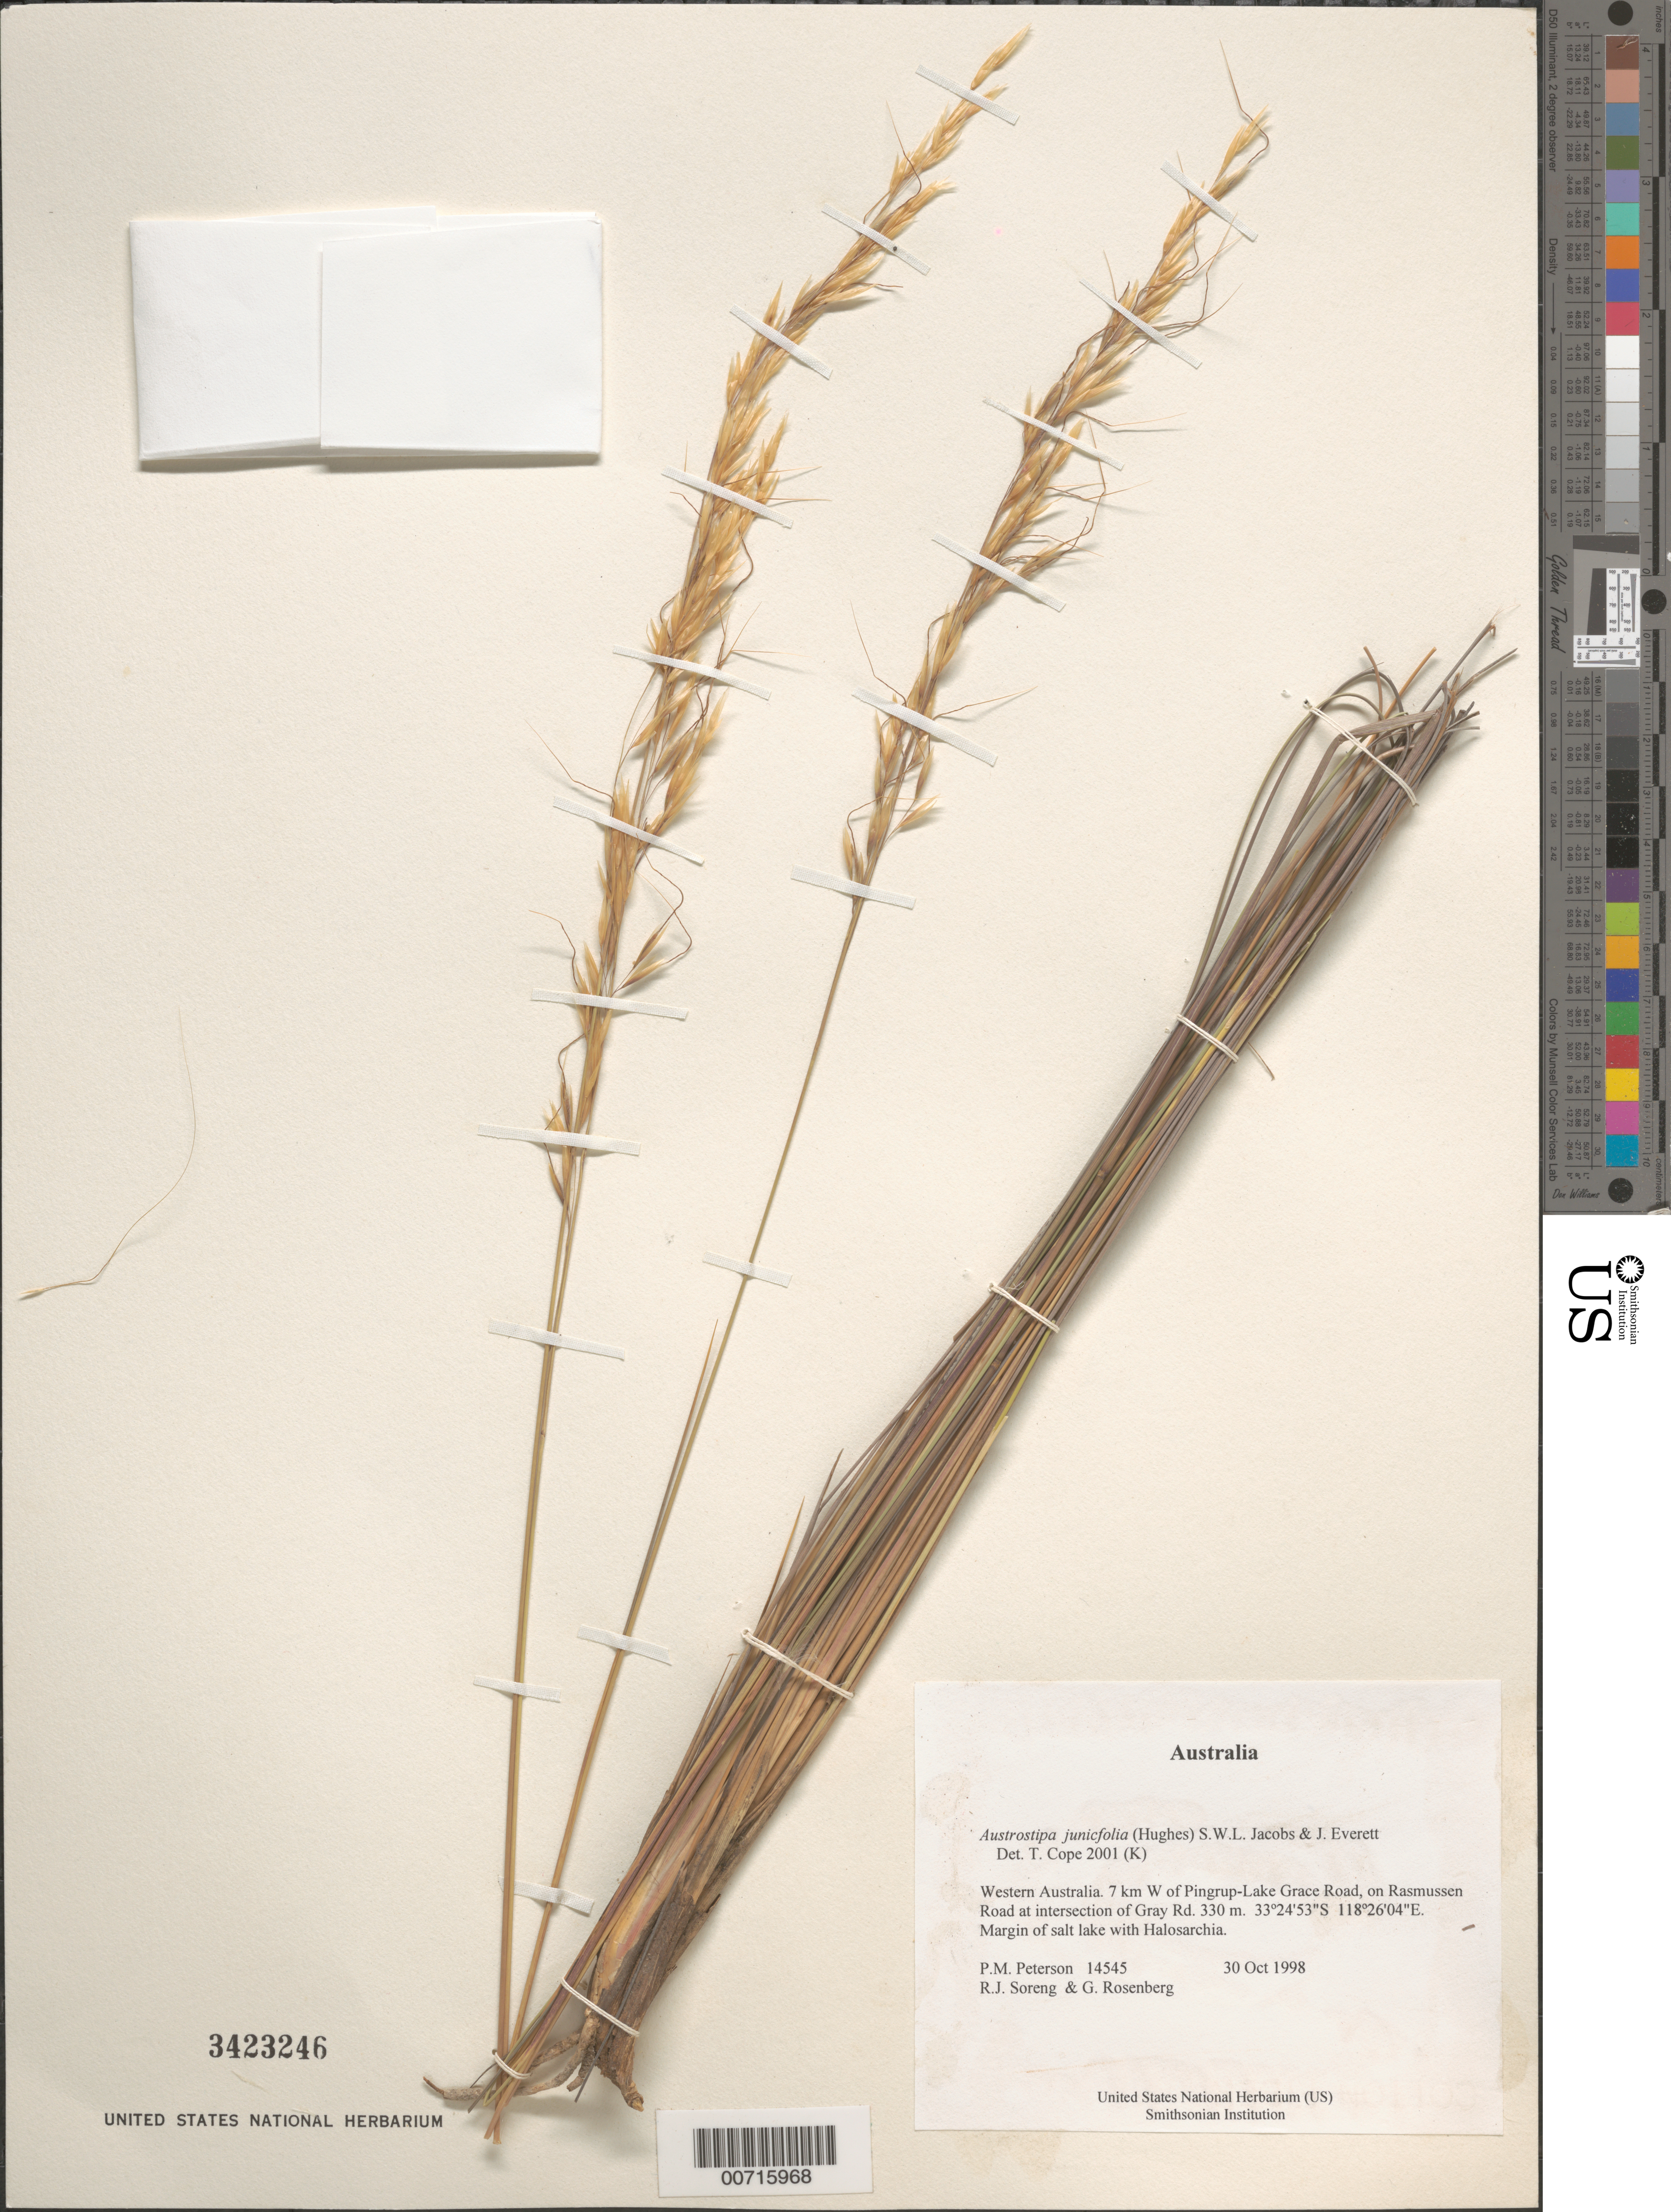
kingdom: Plantae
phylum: Tracheophyta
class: Liliopsida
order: Poales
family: Poaceae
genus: Austrostipa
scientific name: Austrostipa juncifolia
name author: (Hughes) S.W.L. Jacobs & J. Everett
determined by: Cope, T. A.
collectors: P. M. Peterson, R. J. Soreng & G. Rosenberg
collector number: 14545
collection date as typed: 30 Oct 1998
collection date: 1998-10-30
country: Australia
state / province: Western Australia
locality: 7 km W of Pingrup-Lake Grace Road, on Rasmussen Road at intersection of Gray Rd.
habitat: Margin of salt lake with Halosarchia.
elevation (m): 330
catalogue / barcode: US 3423246